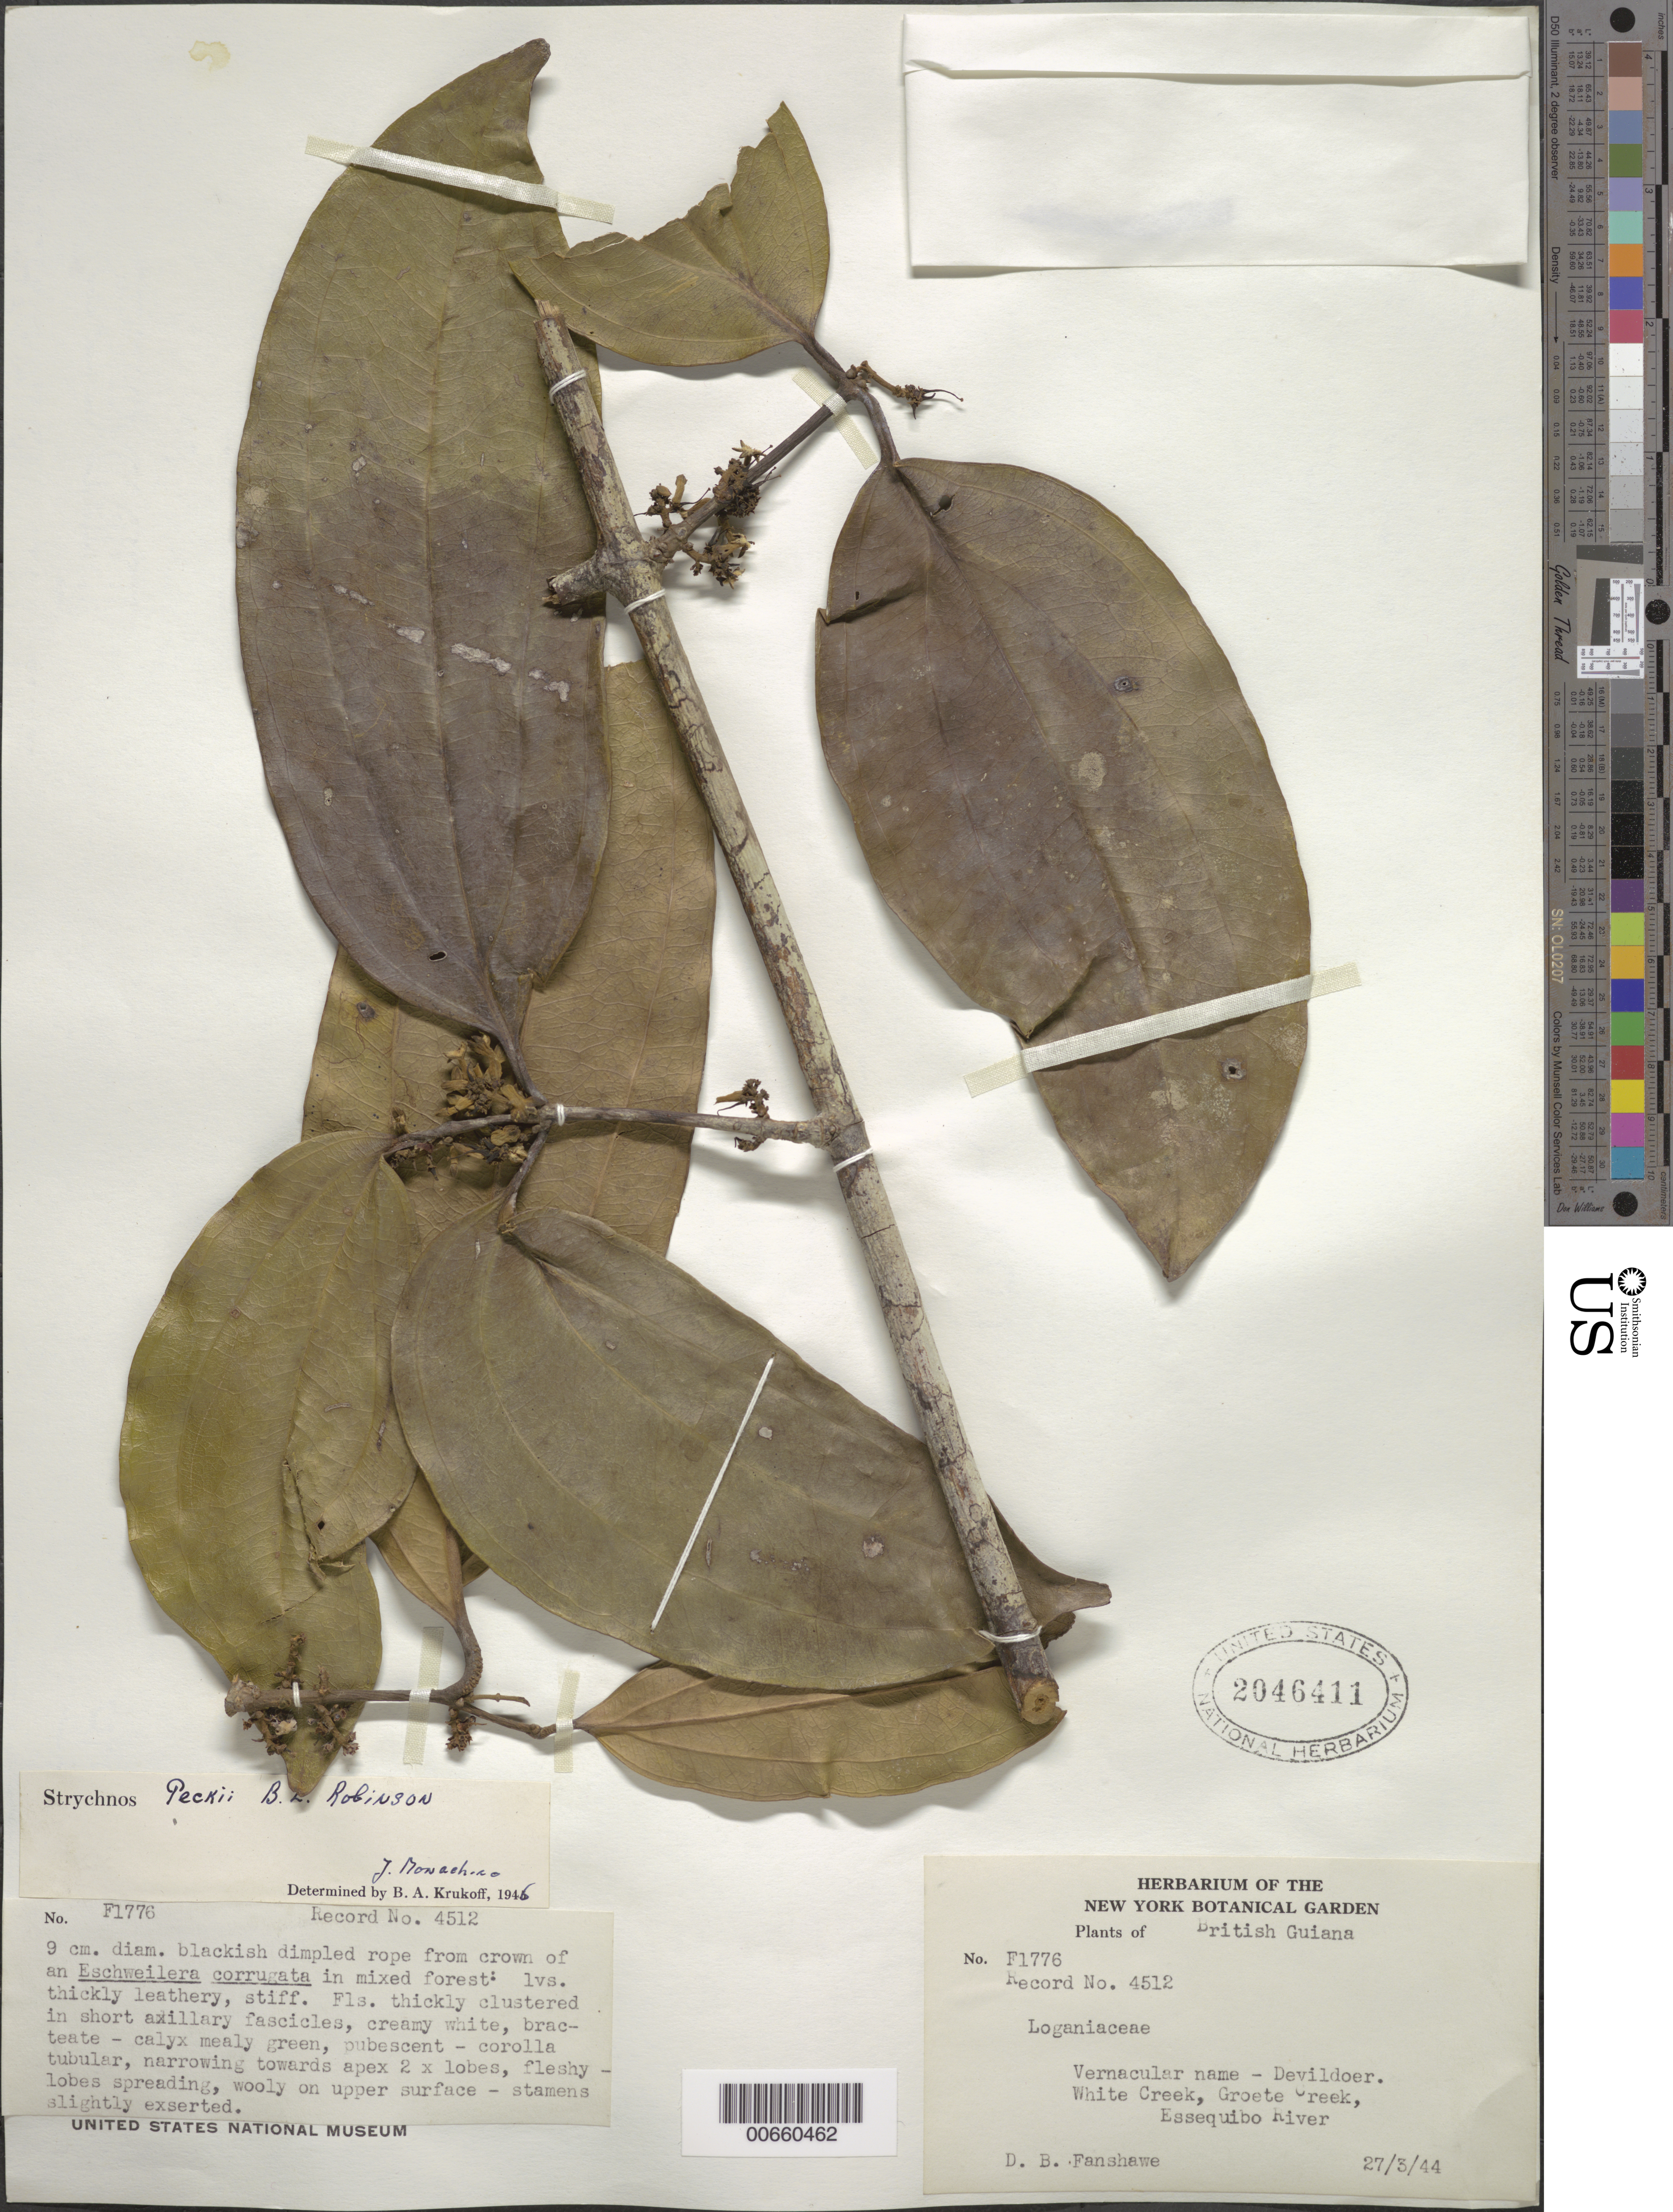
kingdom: Plantae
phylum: Tracheophyta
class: Magnoliopsida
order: Gentianales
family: Loganiaceae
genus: Strychnos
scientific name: Strychnos peckii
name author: B.L. Rob.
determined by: Krukoff, B. A.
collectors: D. B. Fanshawe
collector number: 4512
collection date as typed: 27-Mar-44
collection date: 1944-03-27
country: Guyana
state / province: Essequibo Isl-W. Demerara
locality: Lower Essequibo R., White Creek, Groete Creek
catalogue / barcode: US 2046411